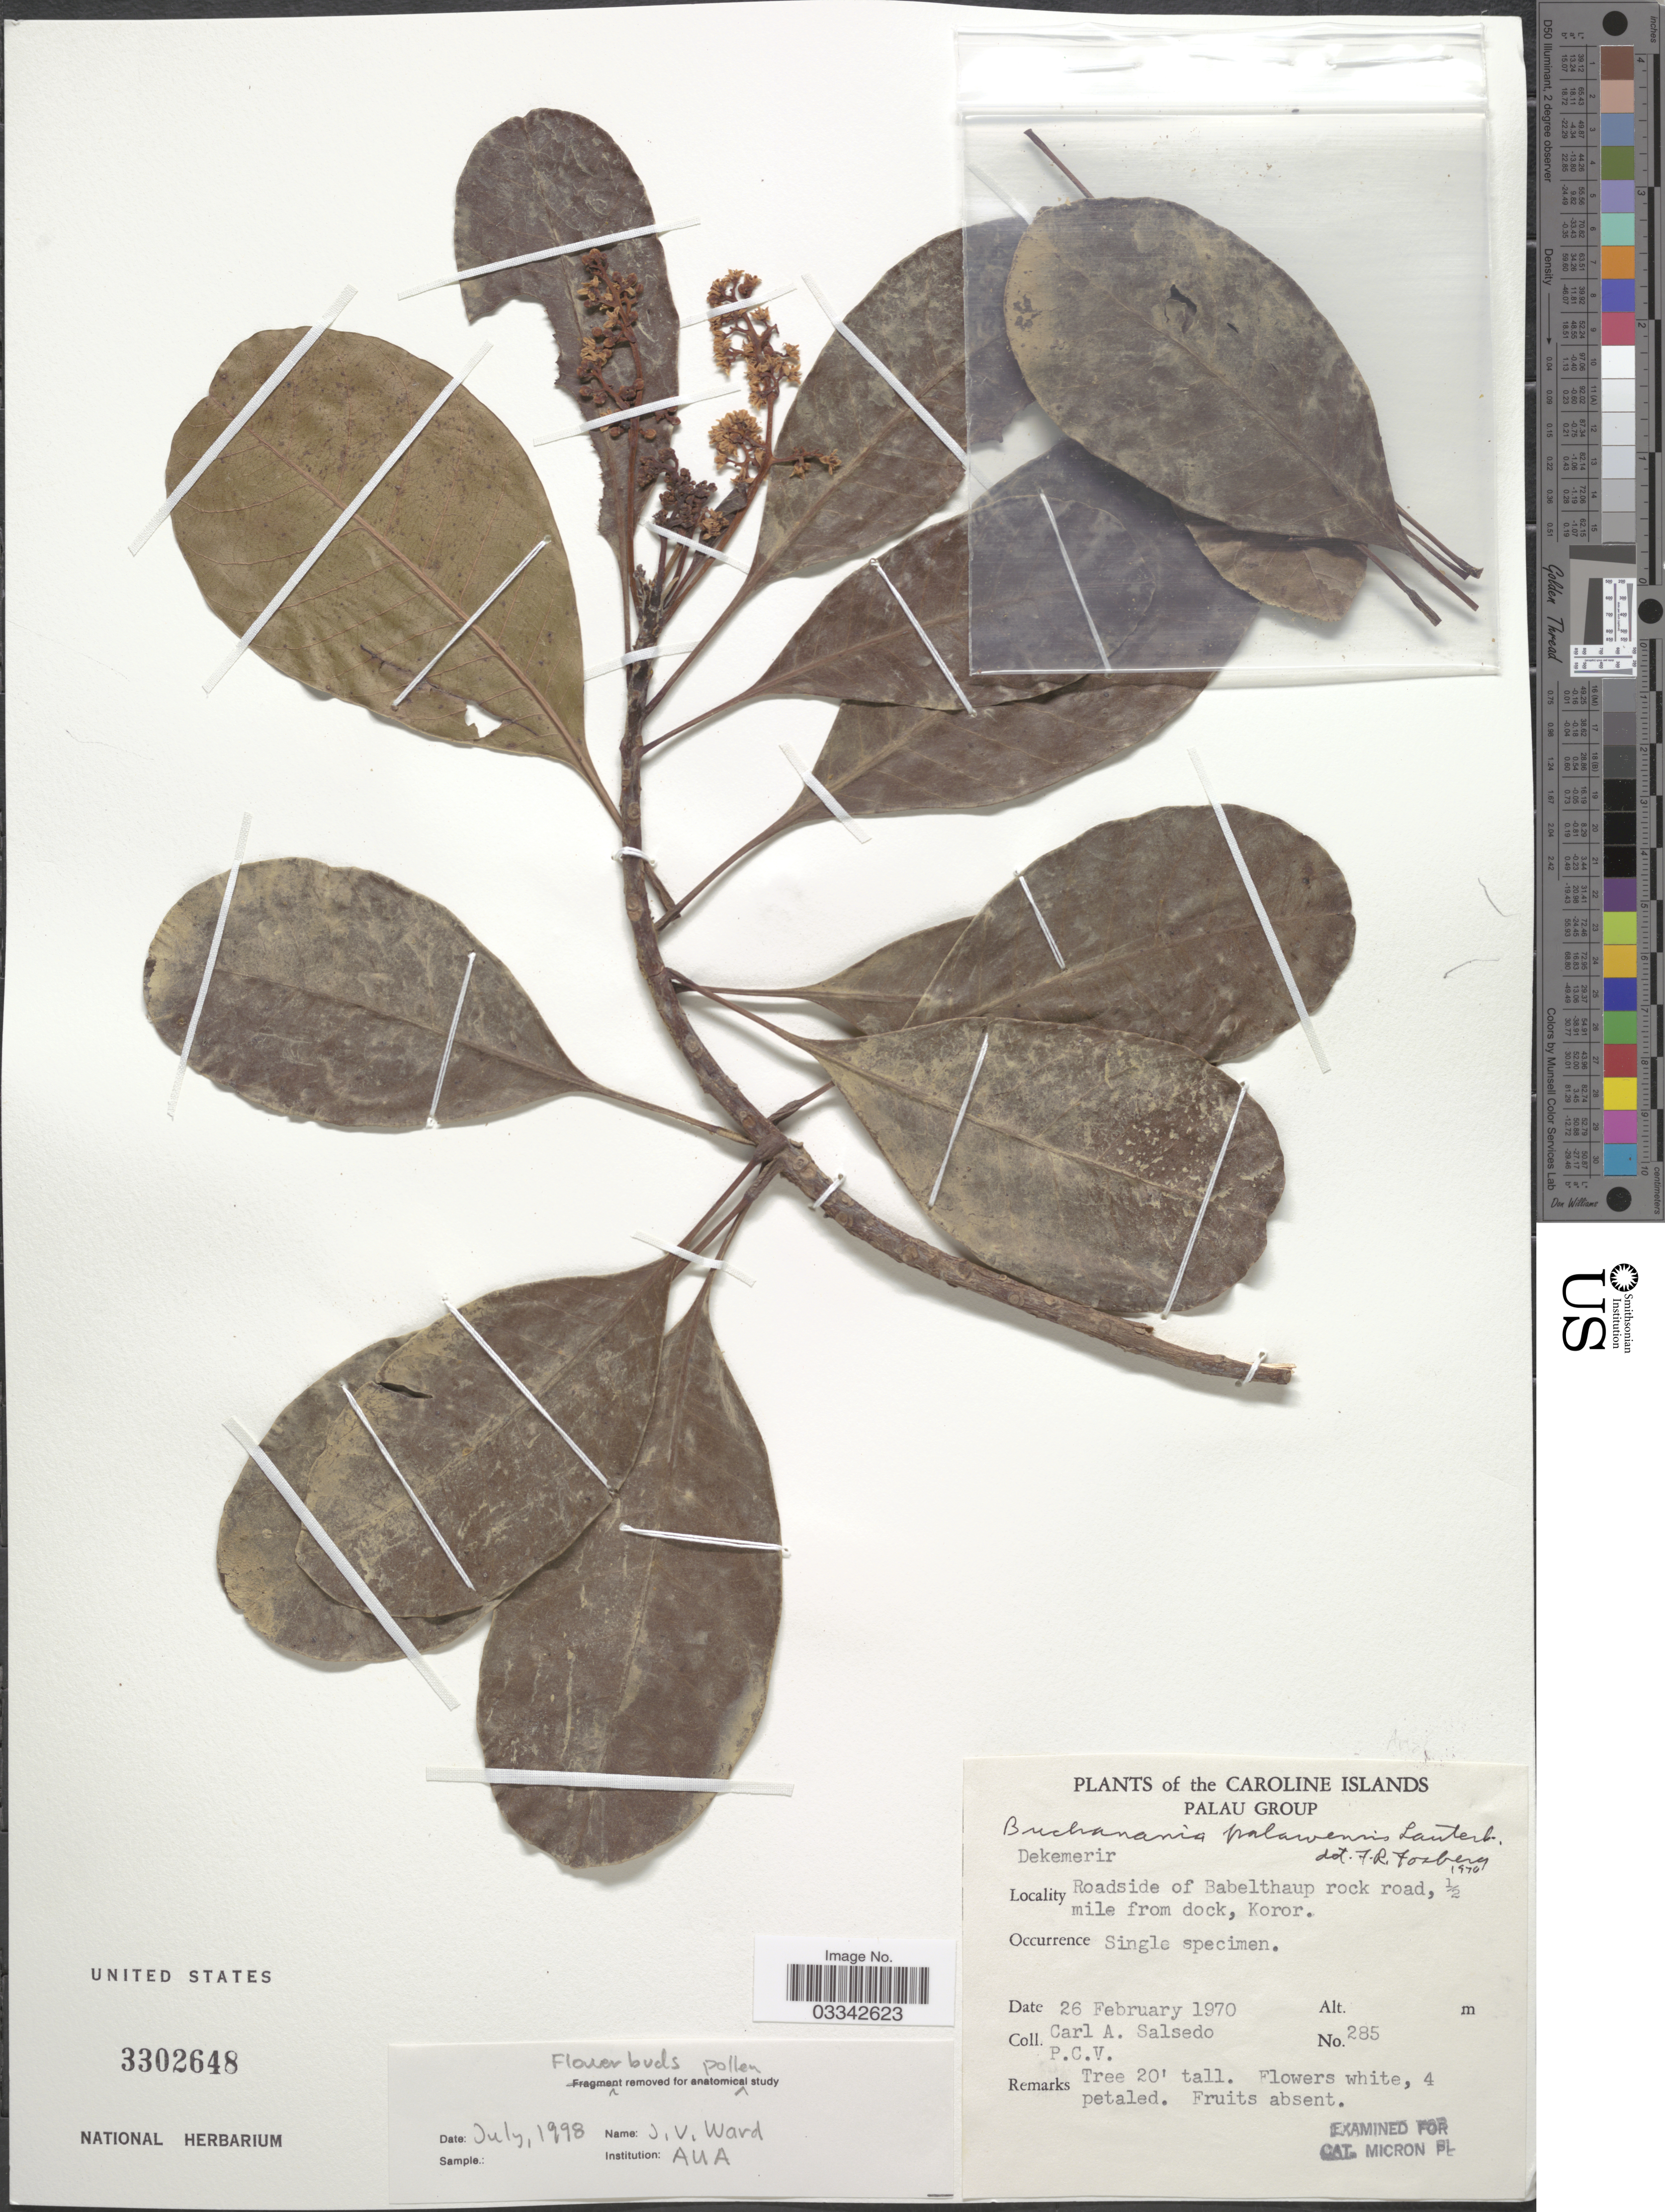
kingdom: Plantae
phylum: Tracheophyta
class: Magnoliopsida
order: Sapindales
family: Anacardiaceae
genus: Buchanania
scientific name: Buchanania palawensis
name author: Lauterb.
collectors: C.A. Salsedo & P. C. V.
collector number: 285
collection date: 1970-02-26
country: Palau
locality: The Caroline Islands. Palau Group. Roadside of Babelthaup rock road, ½ mile from dock, Koror.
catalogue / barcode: US 3302648